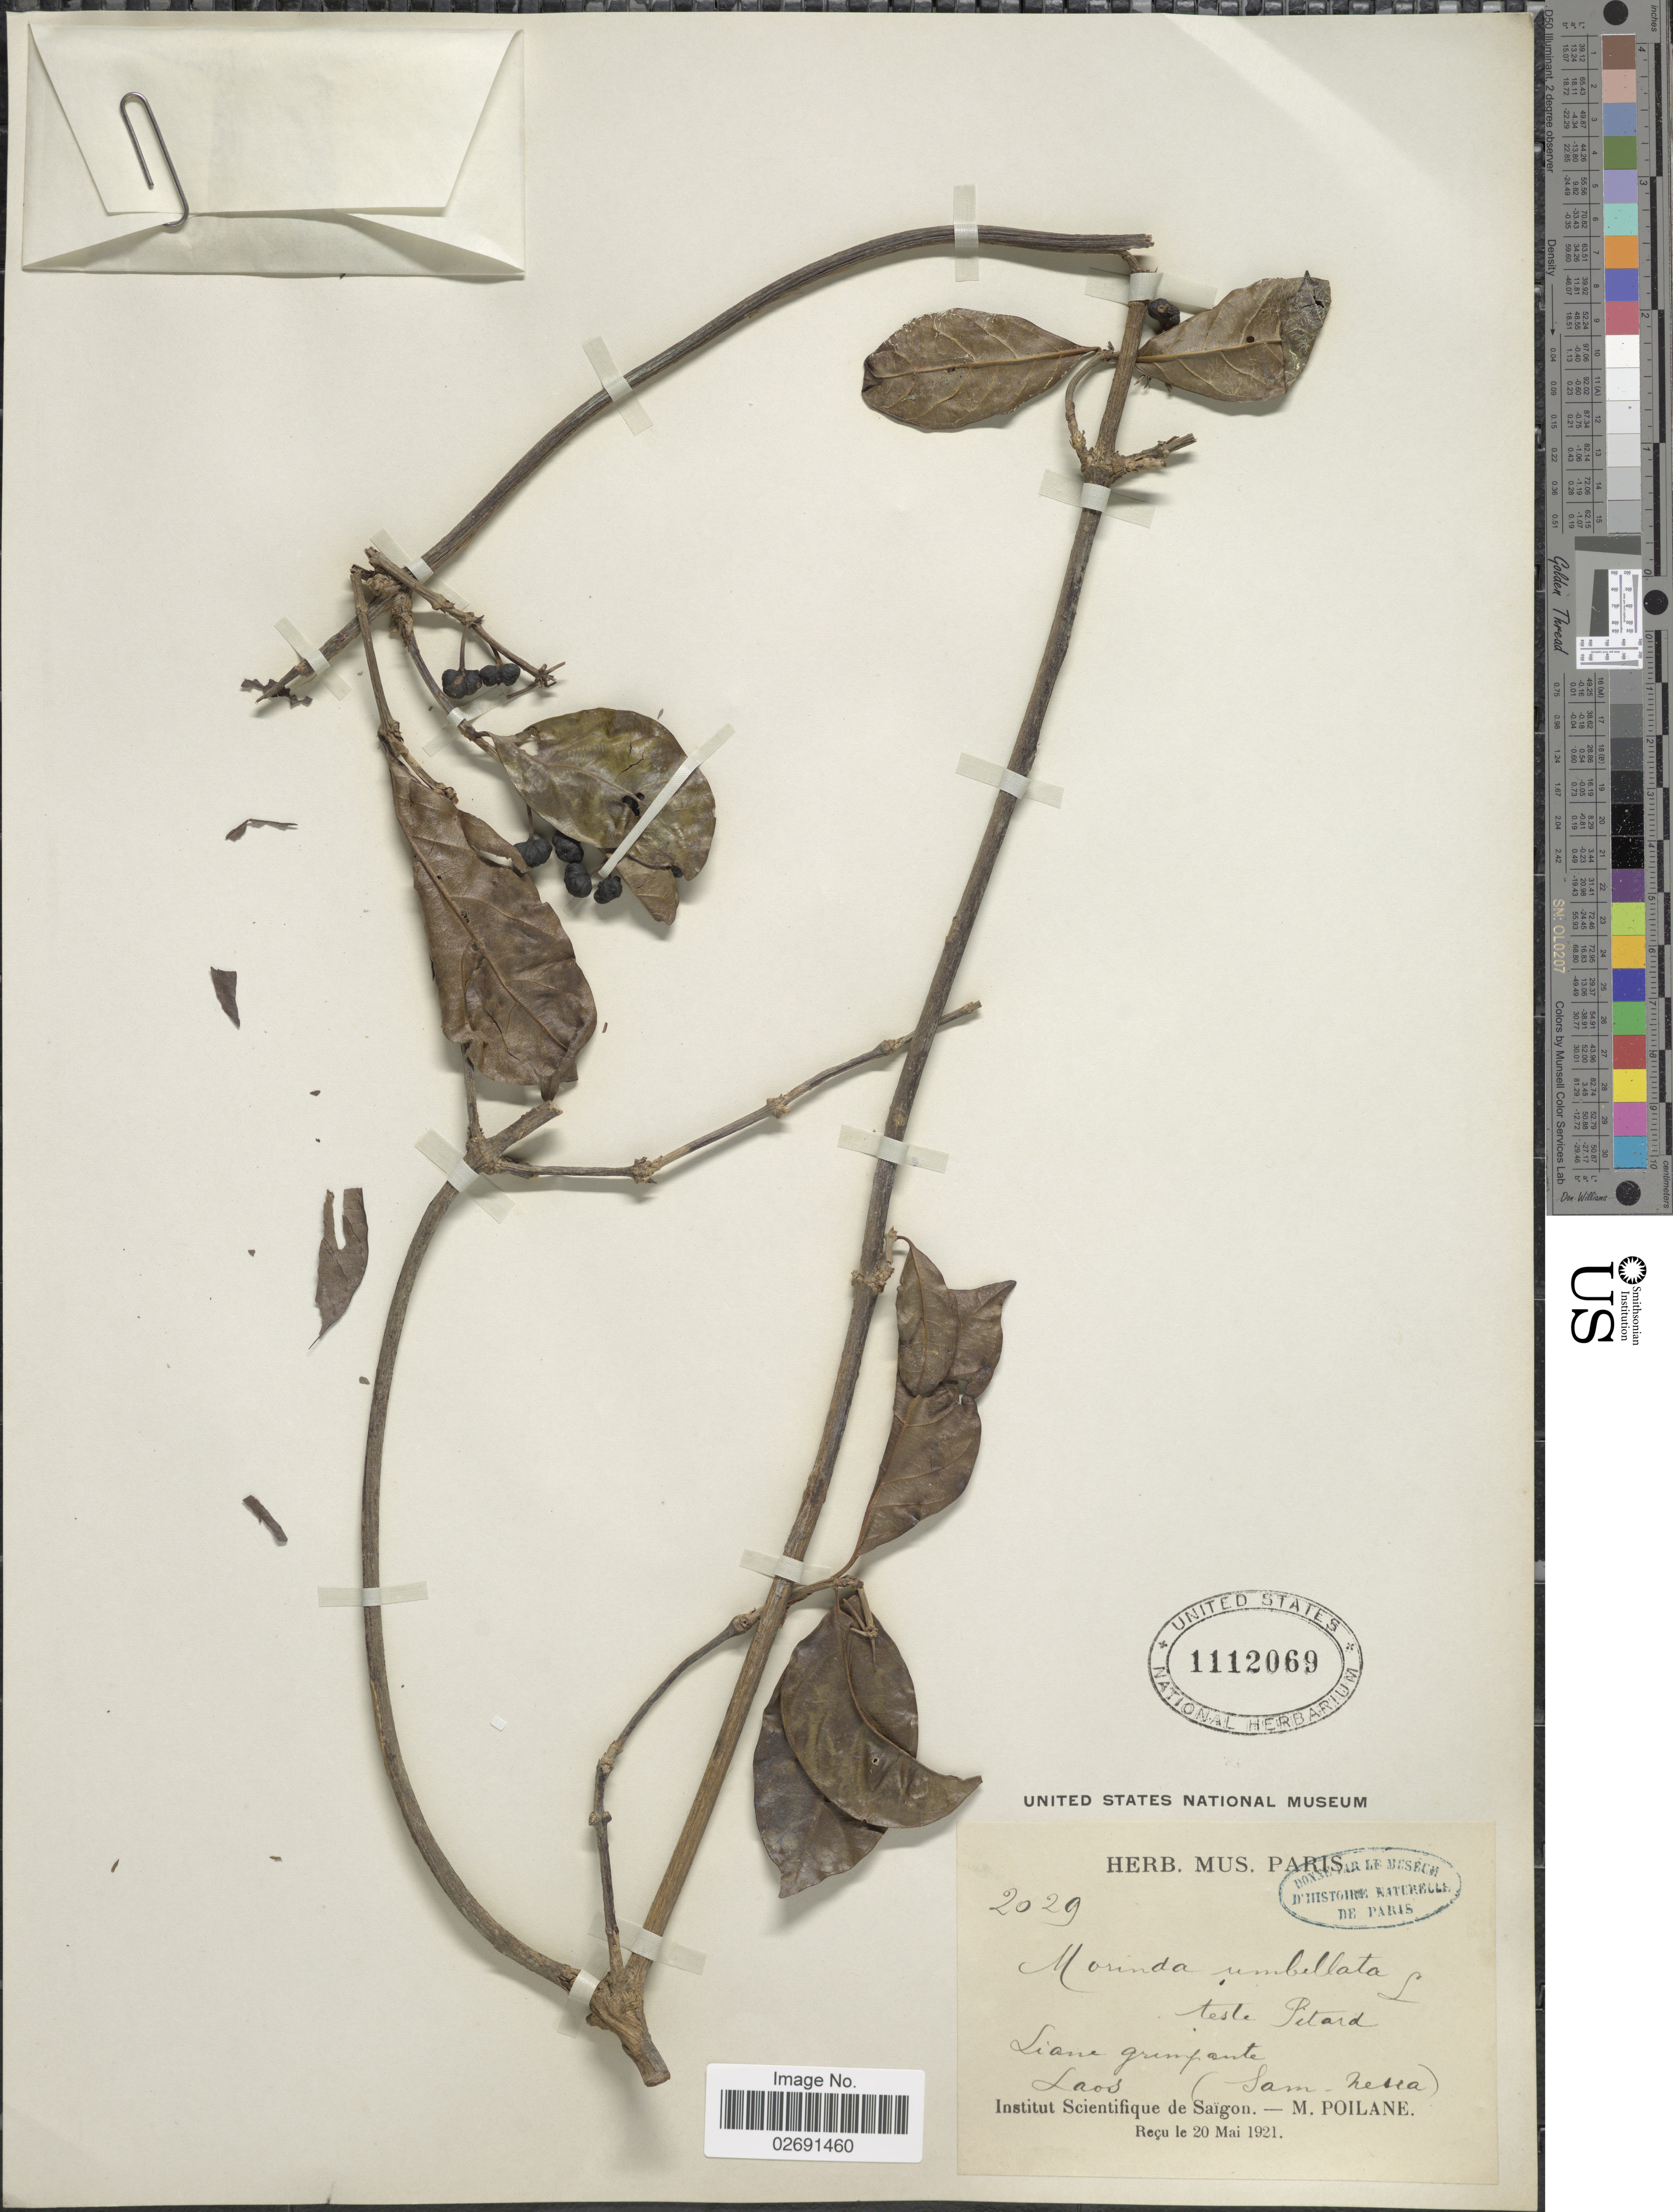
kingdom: Plantae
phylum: Tracheophyta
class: Magnoliopsida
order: Gentianales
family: Rubiaceae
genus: Gynochthodes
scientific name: Gynochthodes umbellata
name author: (L.) Razafim. & B. Bremer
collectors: M. Poilane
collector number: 2029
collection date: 1921-05-20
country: Laos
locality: Liane grimpante, Laos (Sam Neua)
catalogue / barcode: US 1112069